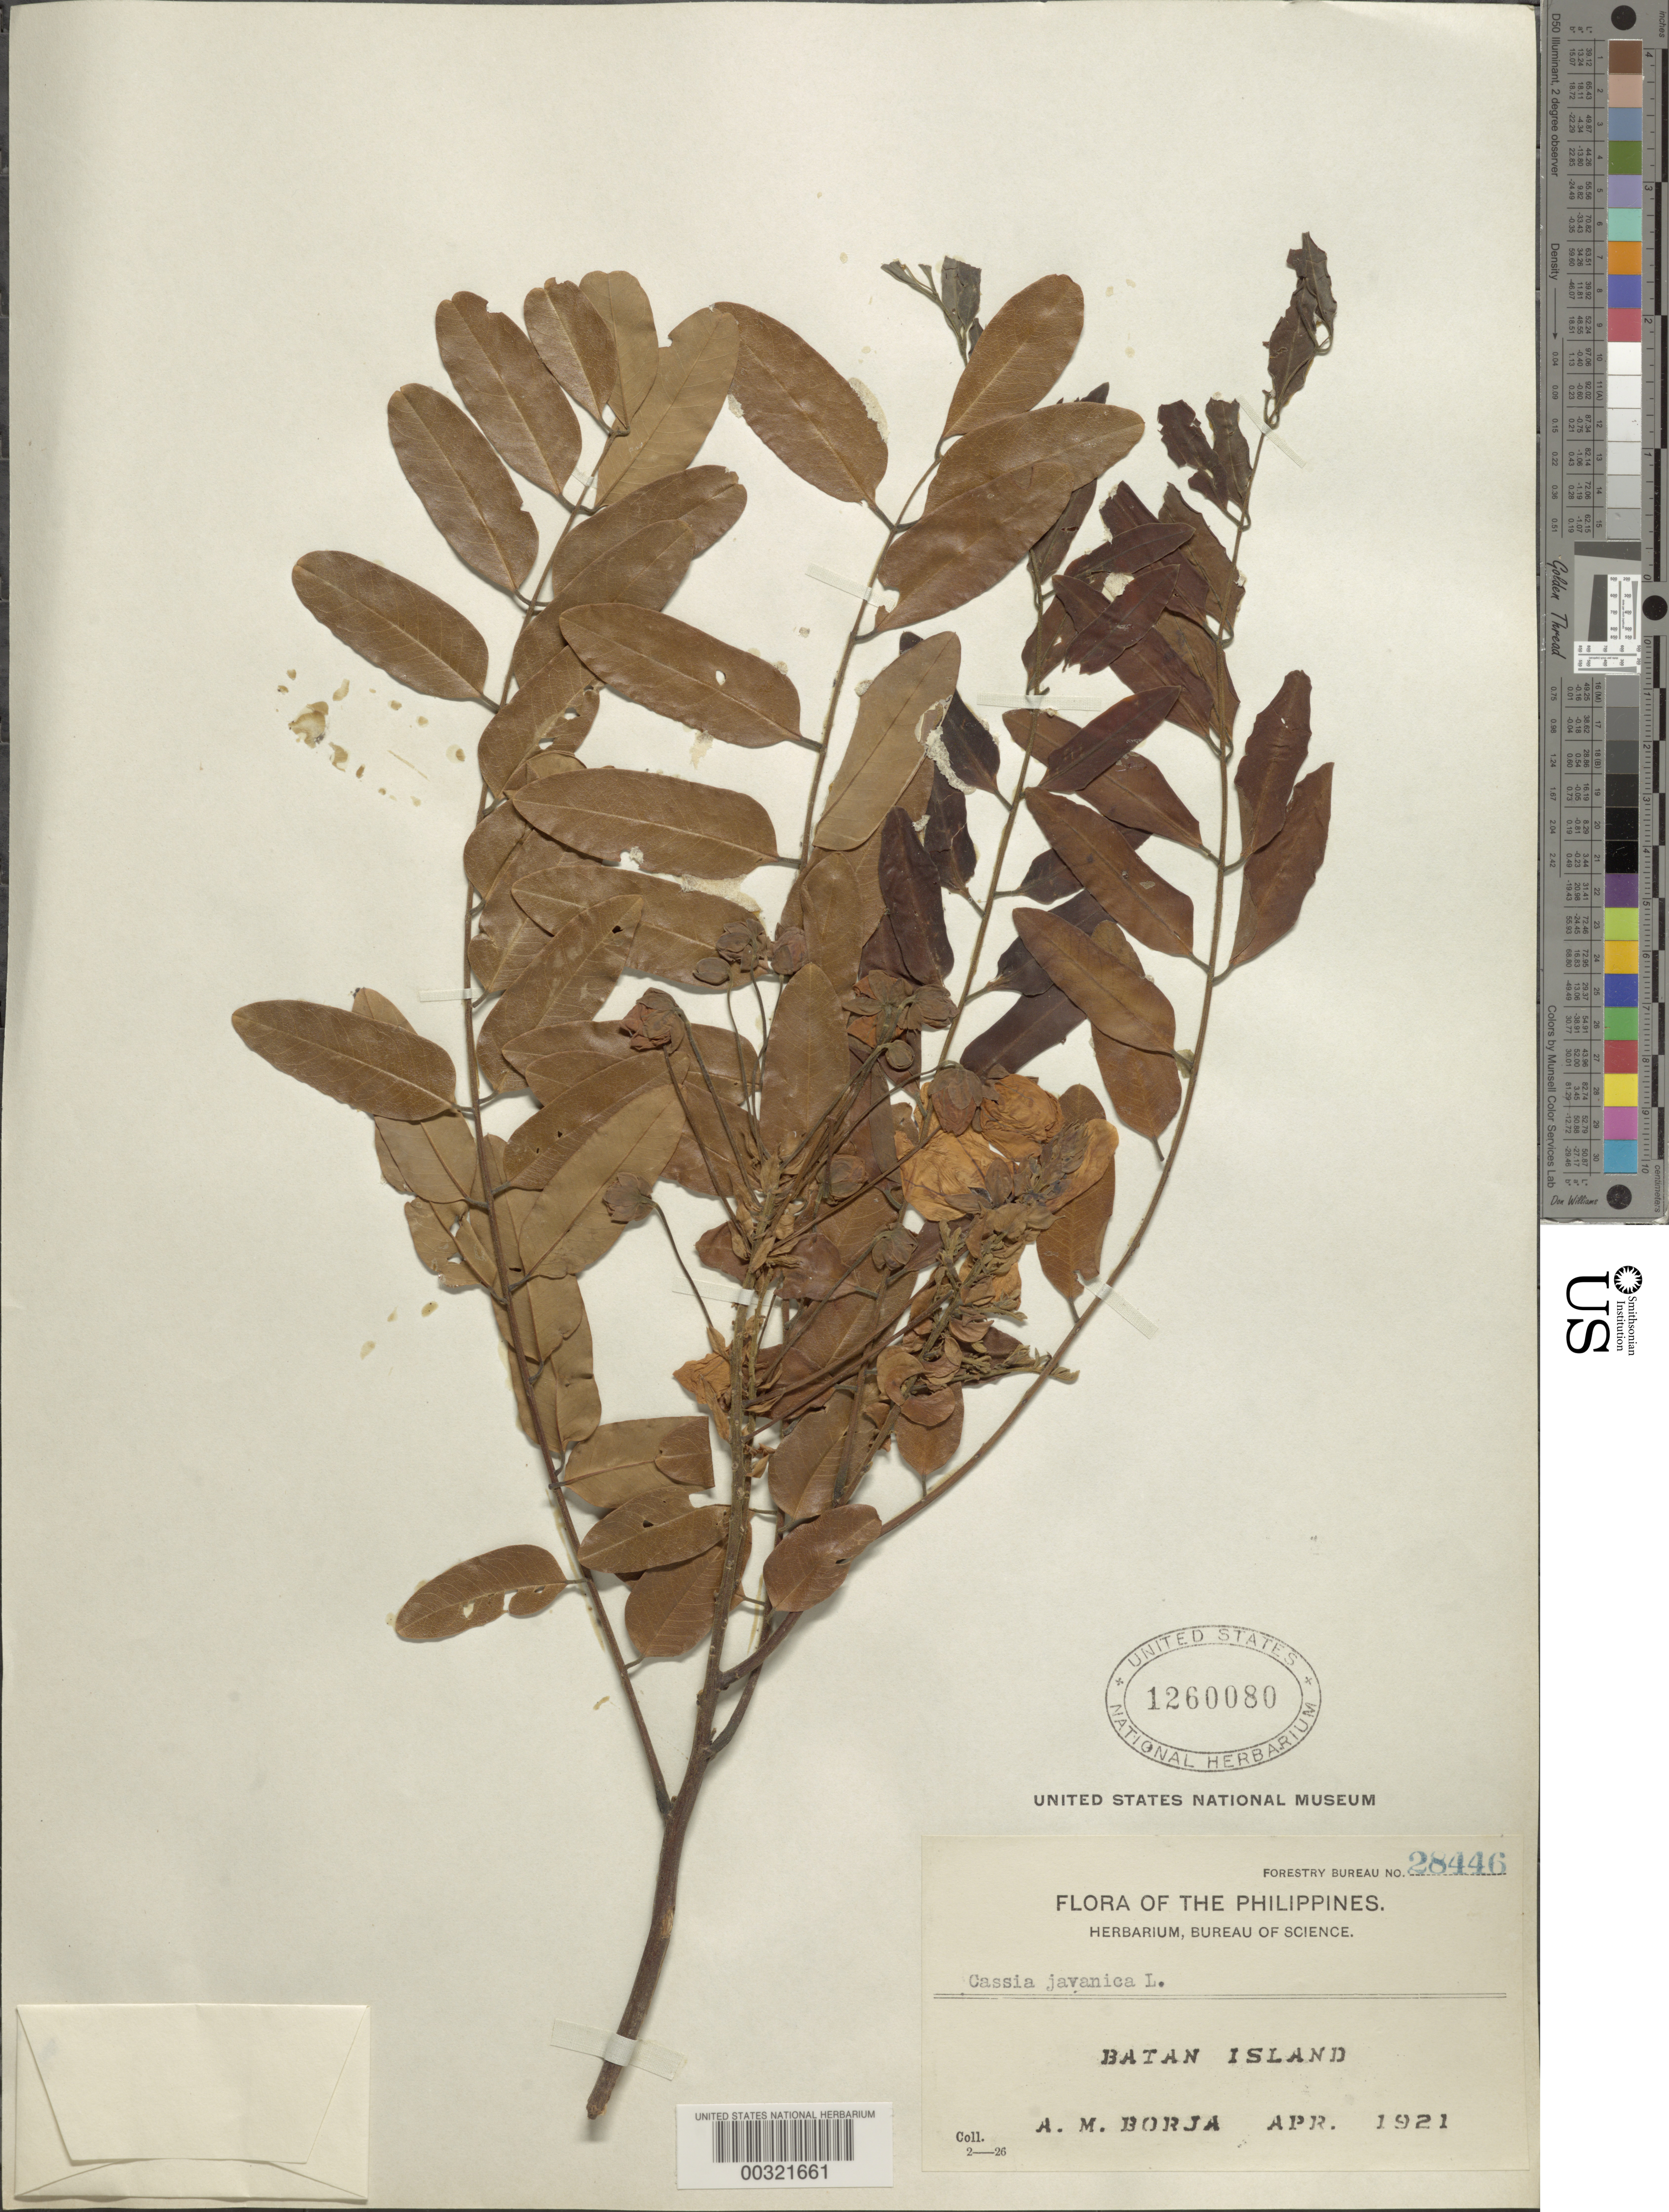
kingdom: Plantae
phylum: Tracheophyta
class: Magnoliopsida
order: Fabales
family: Fabaceae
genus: Cassia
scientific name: Cassia javanica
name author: L.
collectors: A. Borja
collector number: Forestry Bureau No. 28446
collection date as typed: Apr 1921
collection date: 1921-04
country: Philippines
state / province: Cagayan Valley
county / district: Batanes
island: Batan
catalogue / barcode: US 1260080